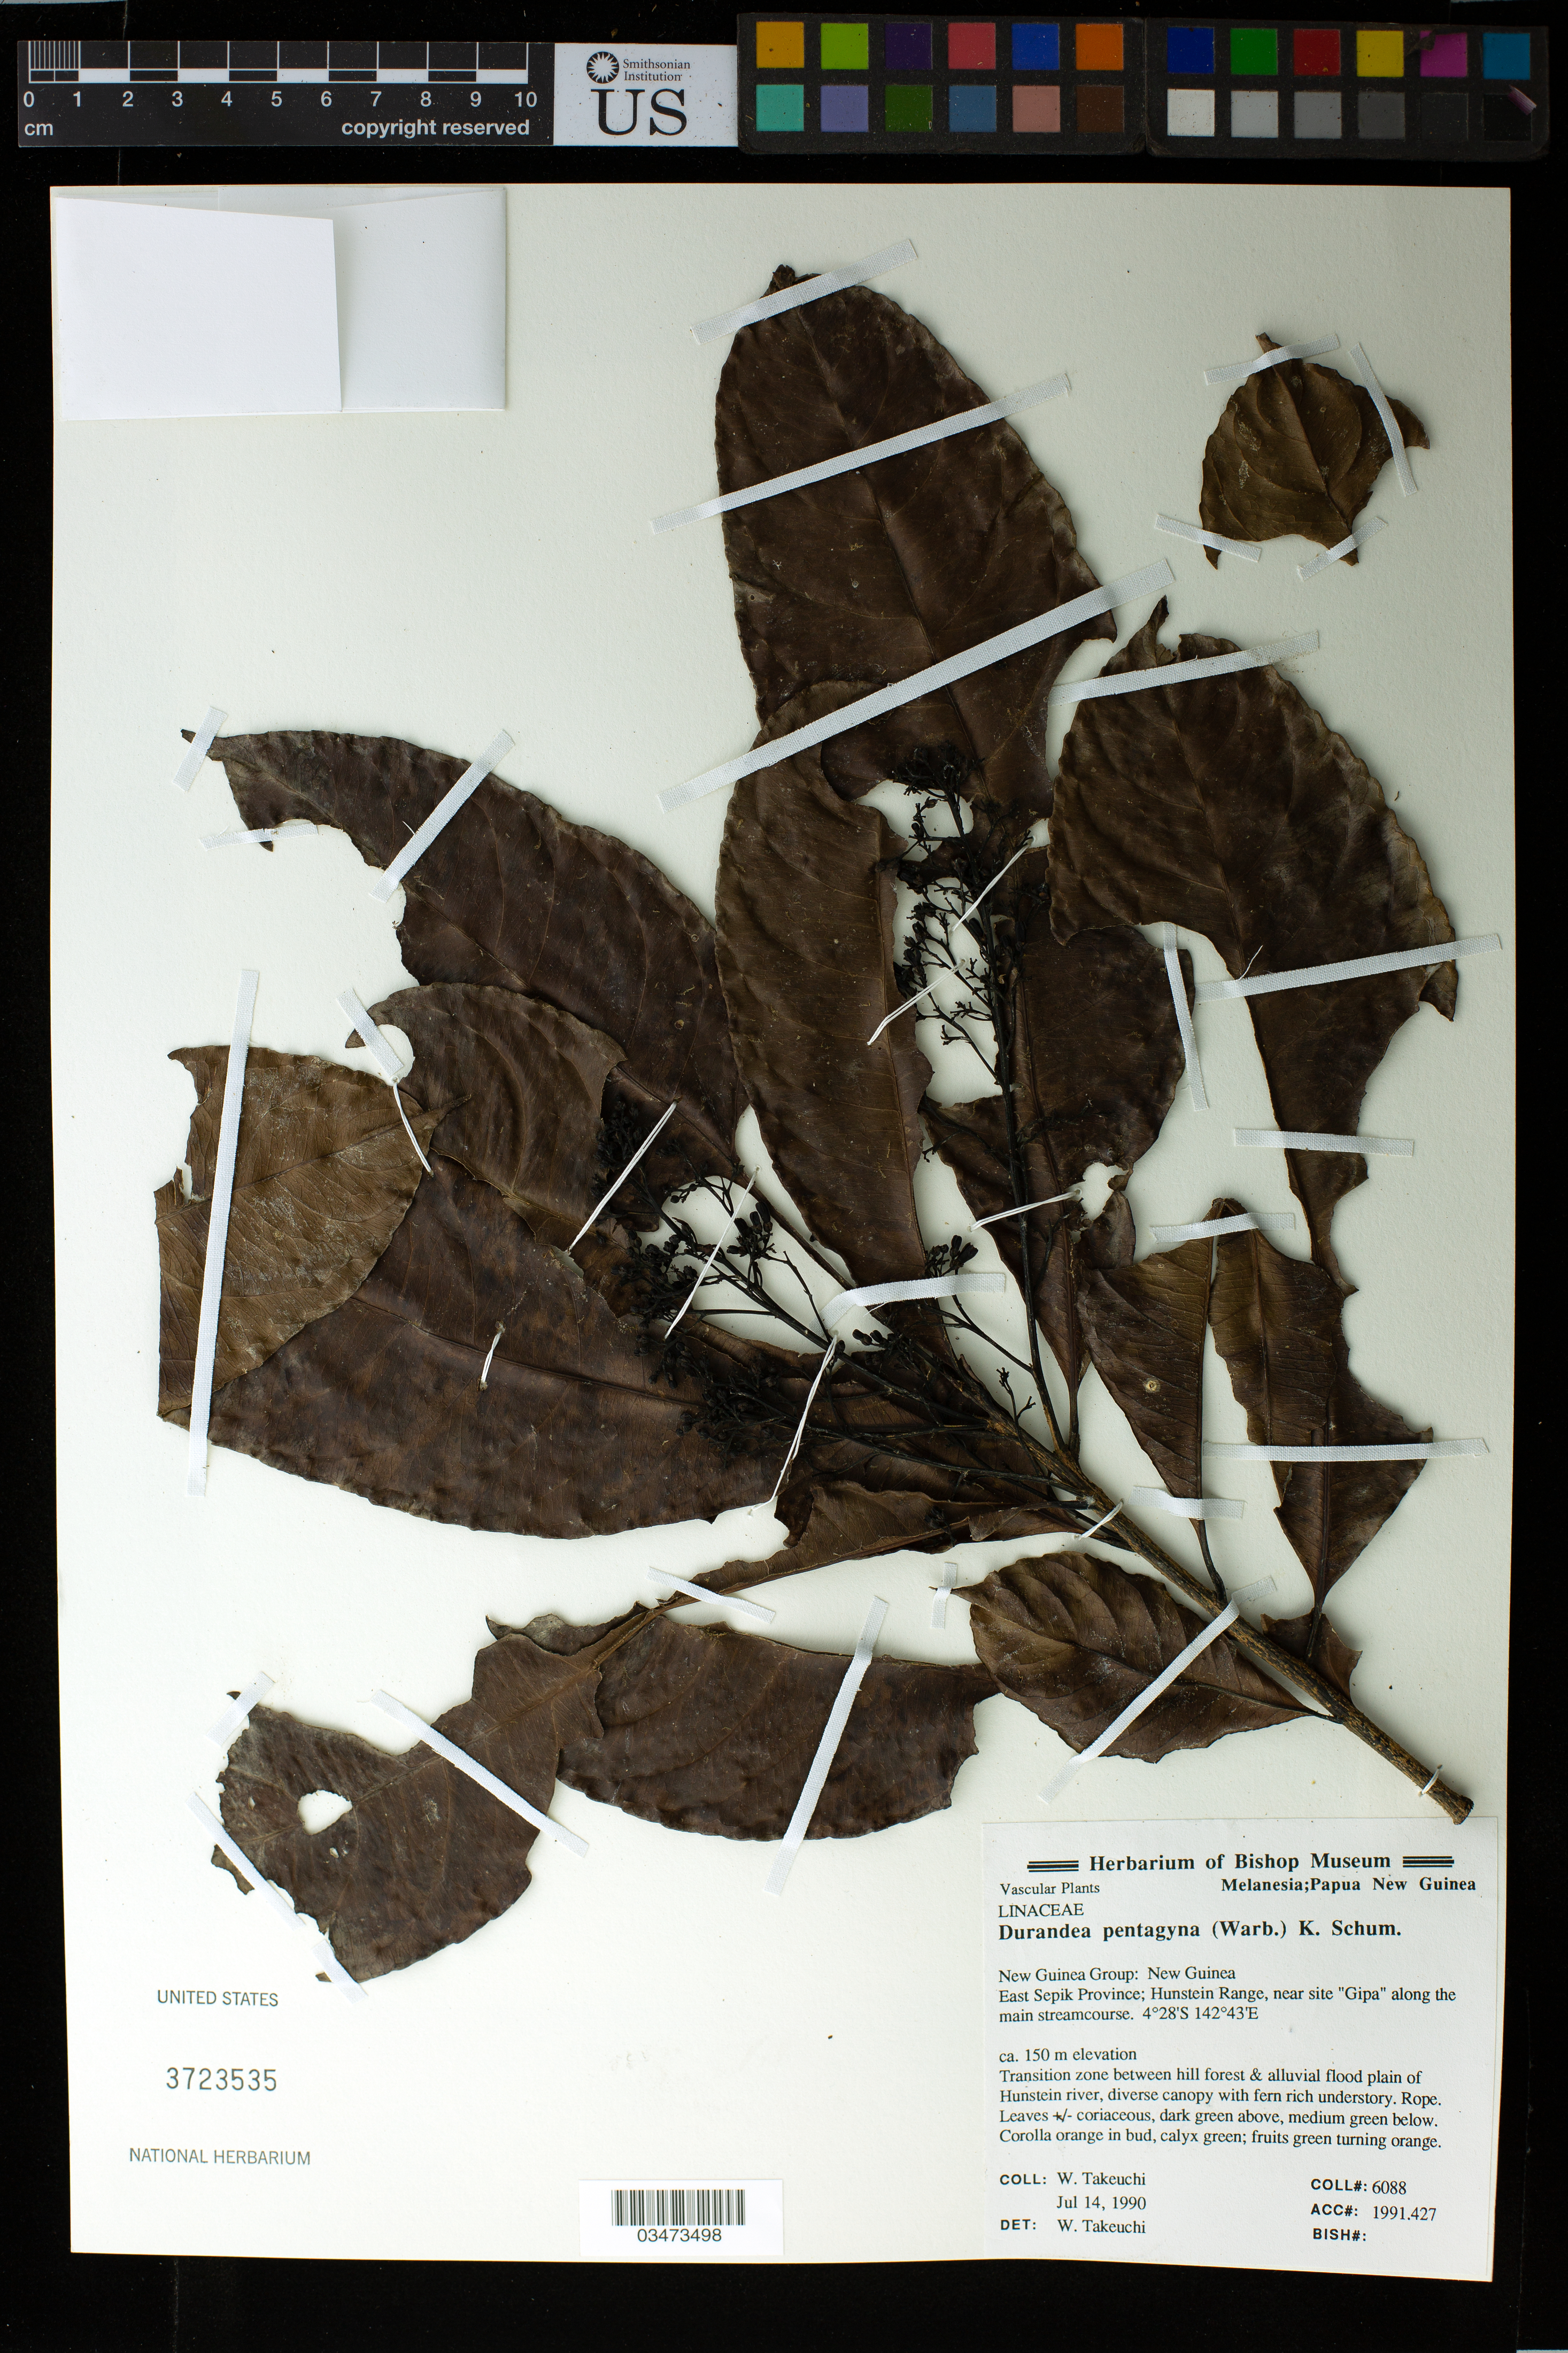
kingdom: Plantae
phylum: Tracheophyta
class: Magnoliopsida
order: Malpighiales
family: Linaceae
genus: Durandea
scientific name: Durandea pentagyna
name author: (Warb.) K. Schum.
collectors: W. N. Takeuchi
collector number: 6088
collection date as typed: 14 Jul 1990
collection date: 1990-07-14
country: Papua New Guinea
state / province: East Sepik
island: New Guinea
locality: Hunstein range, at site 'Gipa' along the main streamcourse.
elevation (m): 150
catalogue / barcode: US 3723535